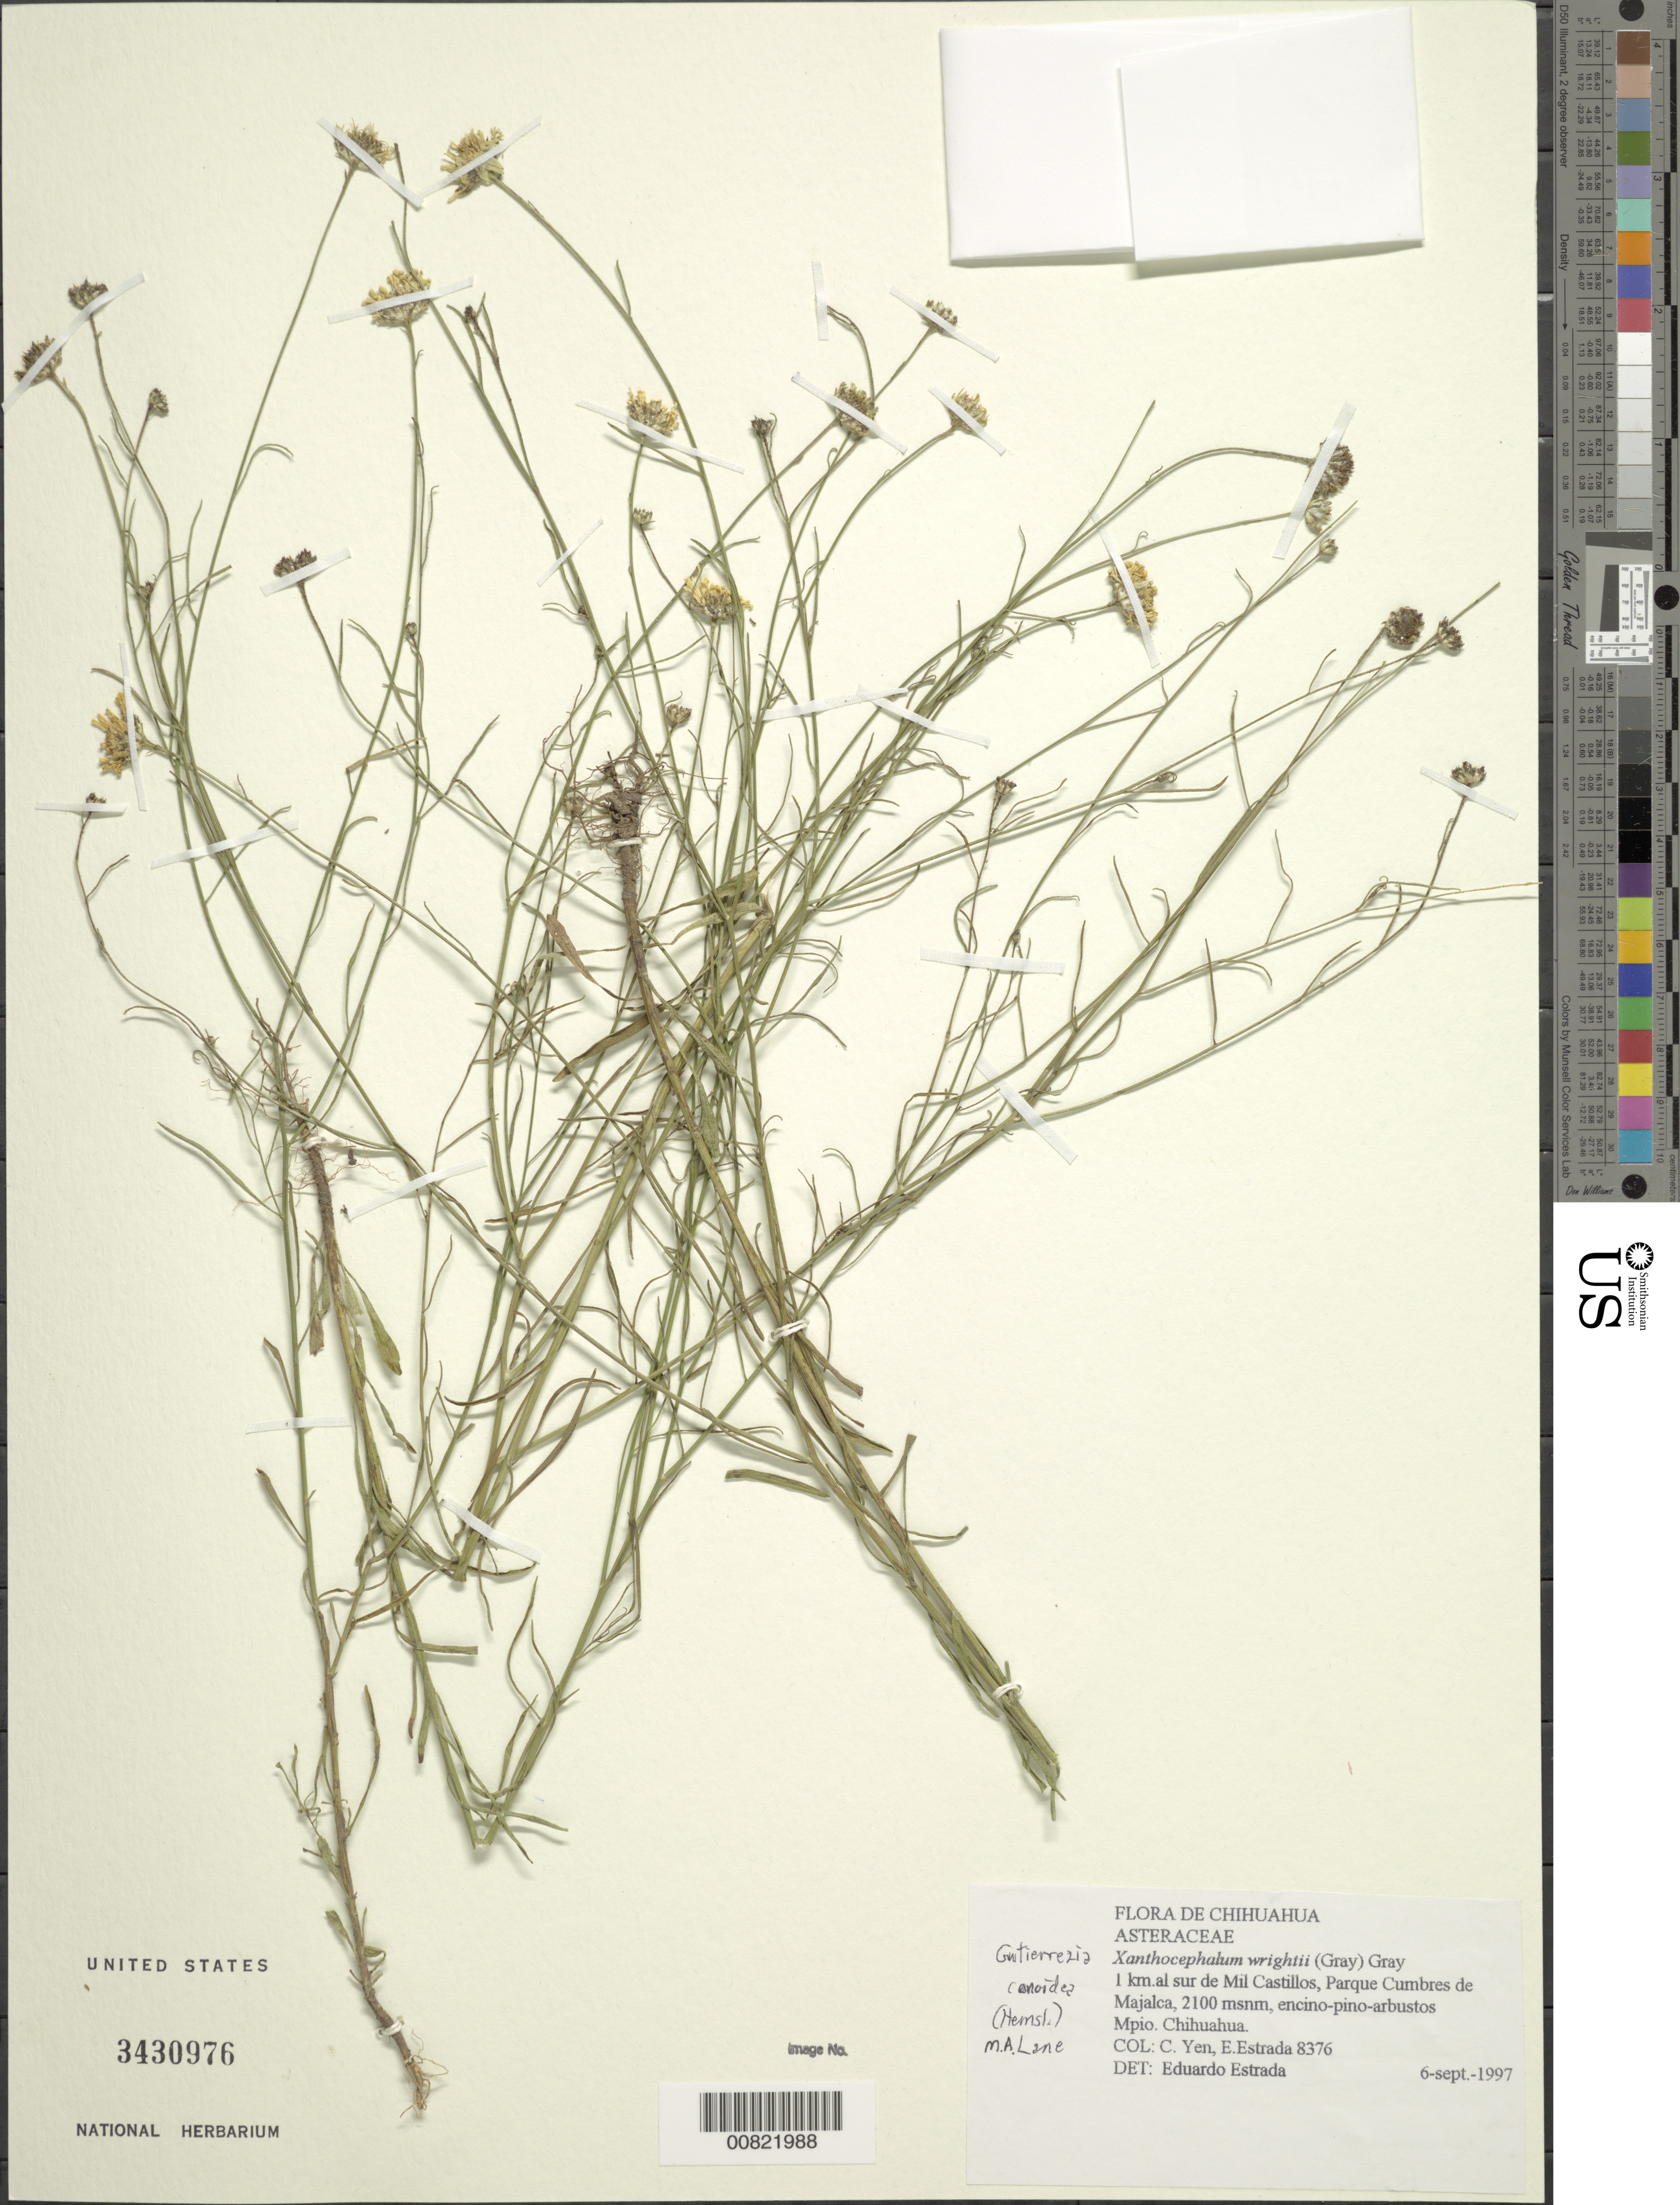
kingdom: Plantae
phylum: Tracheophyta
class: Magnoliopsida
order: Asterales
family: Asteraceae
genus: Gutierrezia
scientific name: Gutierrezia conoidea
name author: (Hemsl.) M.A. Lane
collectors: Y. C. Yang & E. Estrada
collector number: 8376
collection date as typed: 06 Sep 1997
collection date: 1997-09-06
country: Mexico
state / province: Chihuahua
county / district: Chihuahua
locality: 1 km. al sur de Mil Castillos, Parque Cumbres de Majalca.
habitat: Encino-Pino-arbustos.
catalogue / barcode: US 3430976